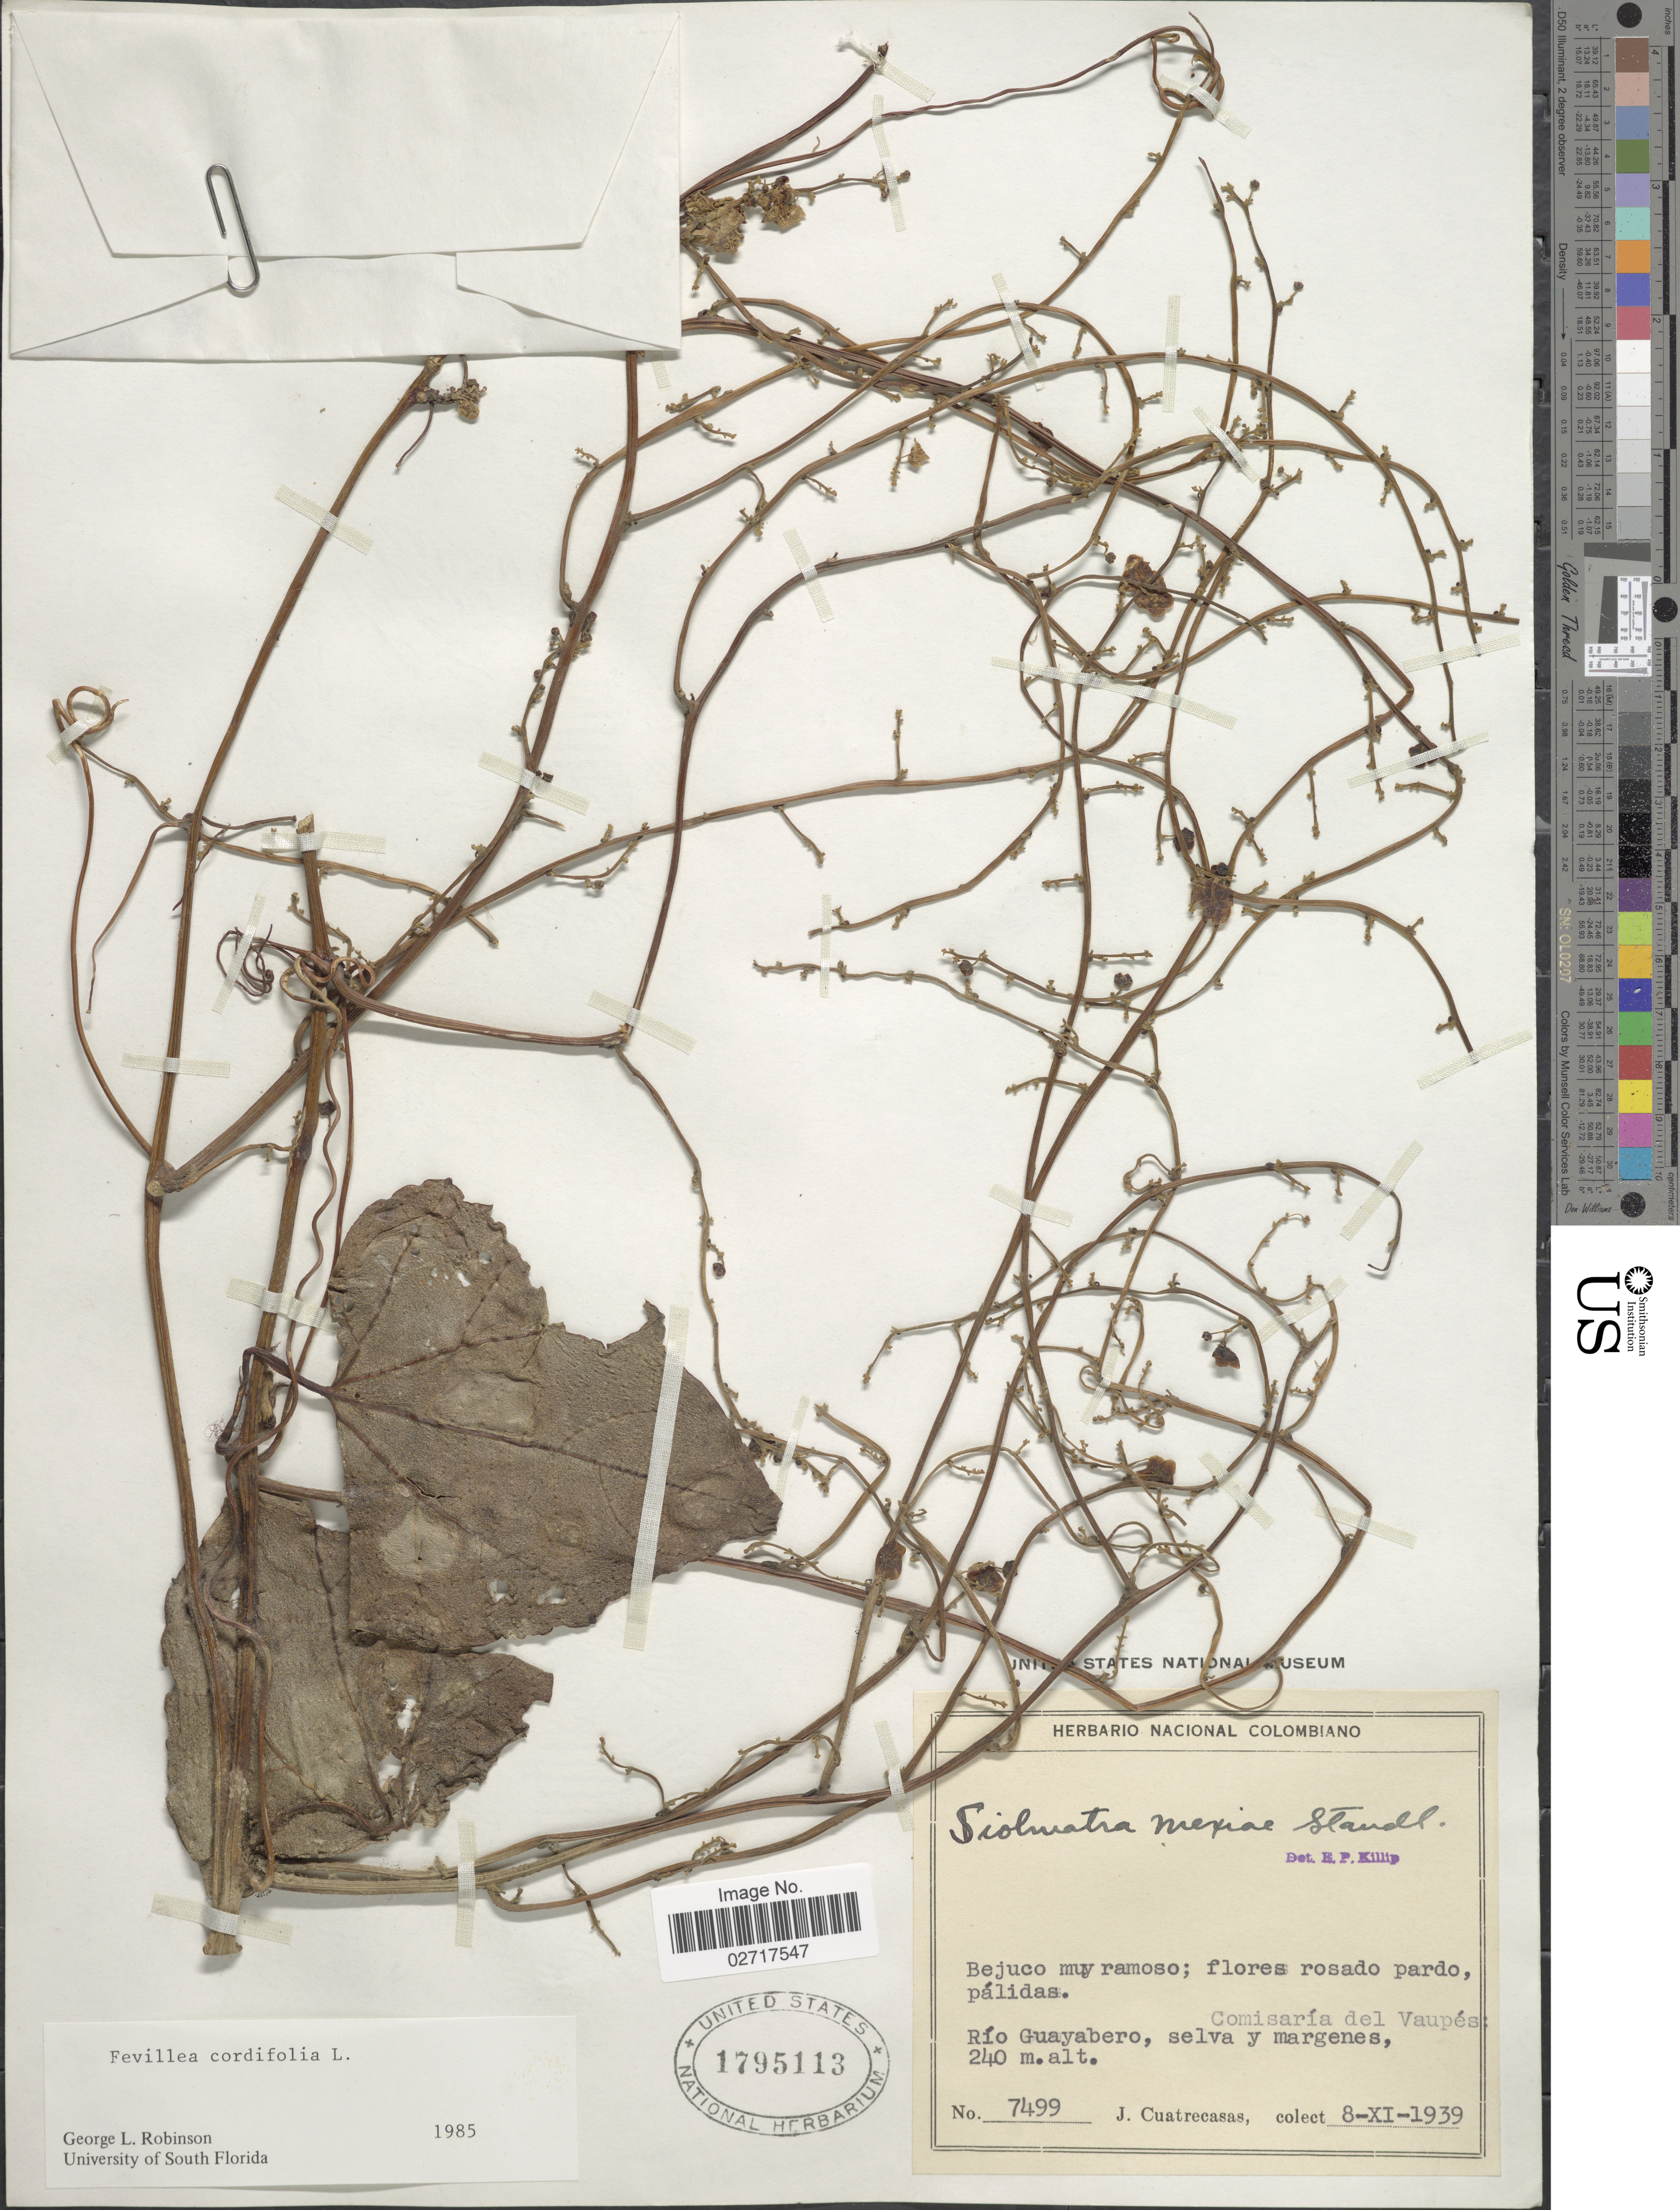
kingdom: Plantae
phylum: Tracheophyta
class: Magnoliopsida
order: Cucurbitales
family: Cucurbitaceae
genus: Fevillea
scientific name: Fevillea cordifolia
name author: L.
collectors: J. Cuatrecasas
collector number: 7499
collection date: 1939-11-08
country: Colombia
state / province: Vaupés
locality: Comisaría del Vaupés: Río Guayabero, selva y margenes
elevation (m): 240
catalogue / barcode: US 1795113